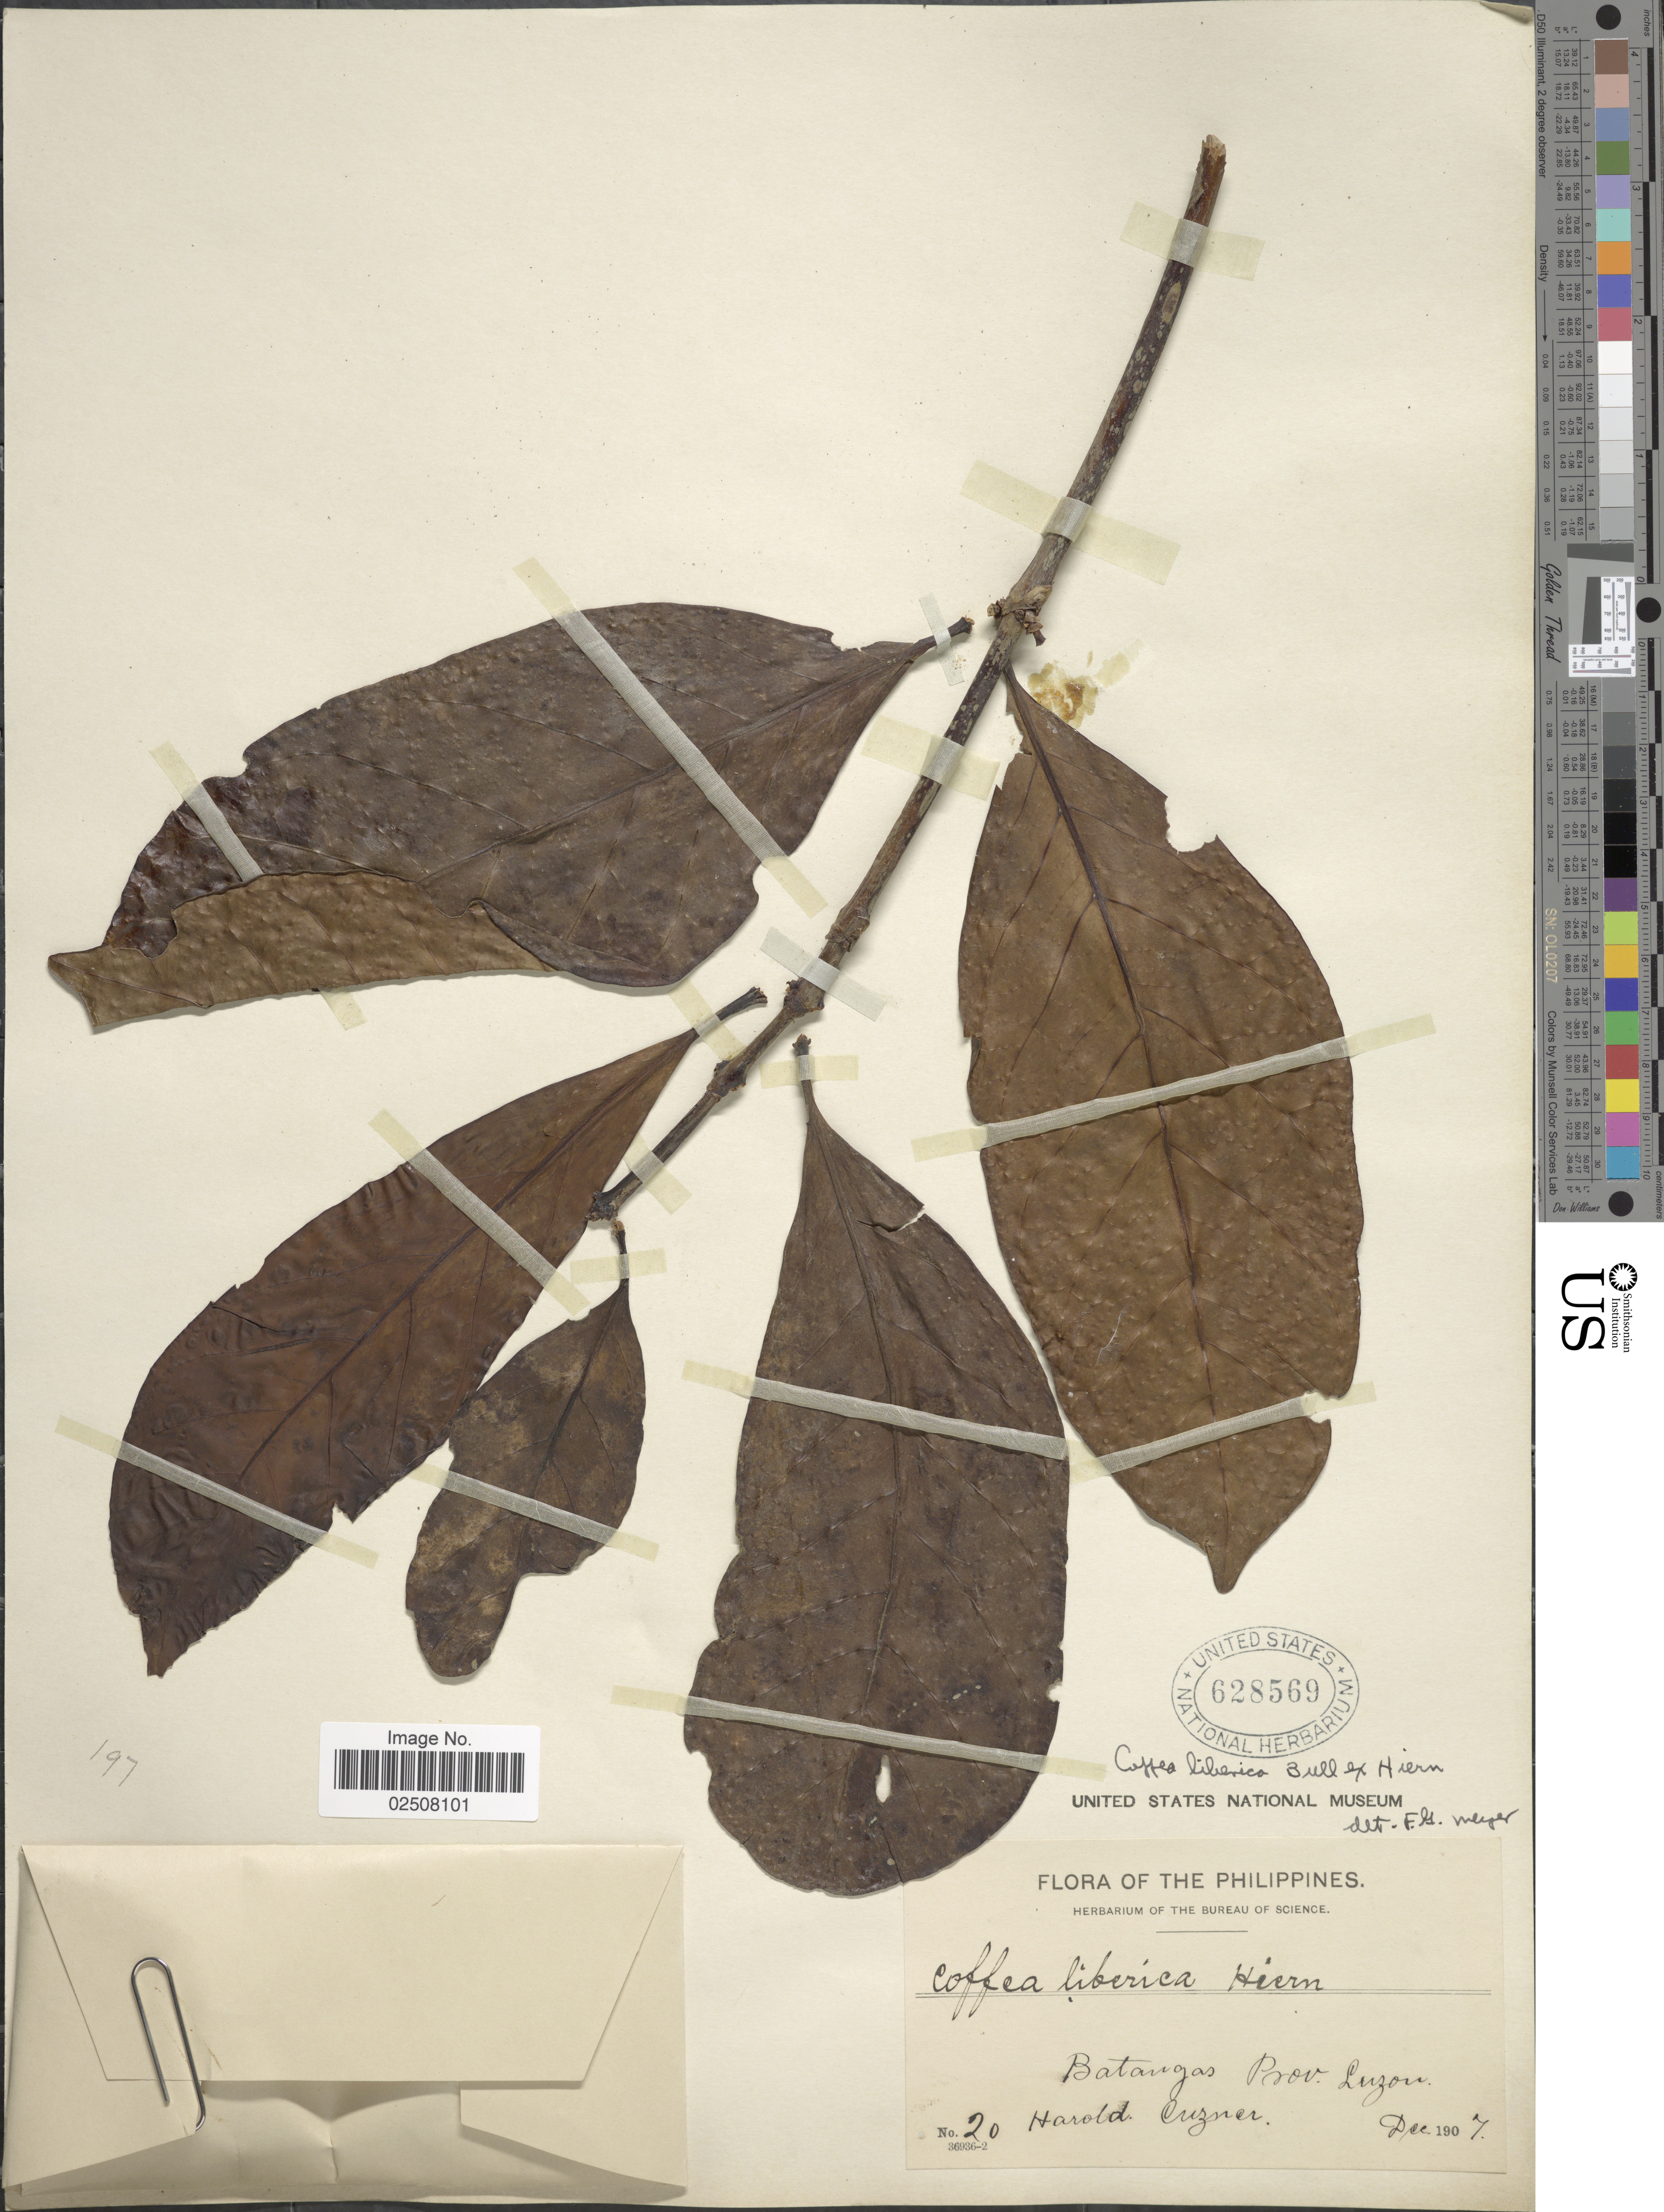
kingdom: Plantae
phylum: Tracheophyta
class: Magnoliopsida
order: Gentianales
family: Rubiaceae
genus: Coffea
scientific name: Coffea liberica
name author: Hiern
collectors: H. Cuzner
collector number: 20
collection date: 1907-12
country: Philippines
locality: Batangas Prov, Luzon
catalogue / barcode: US 628569